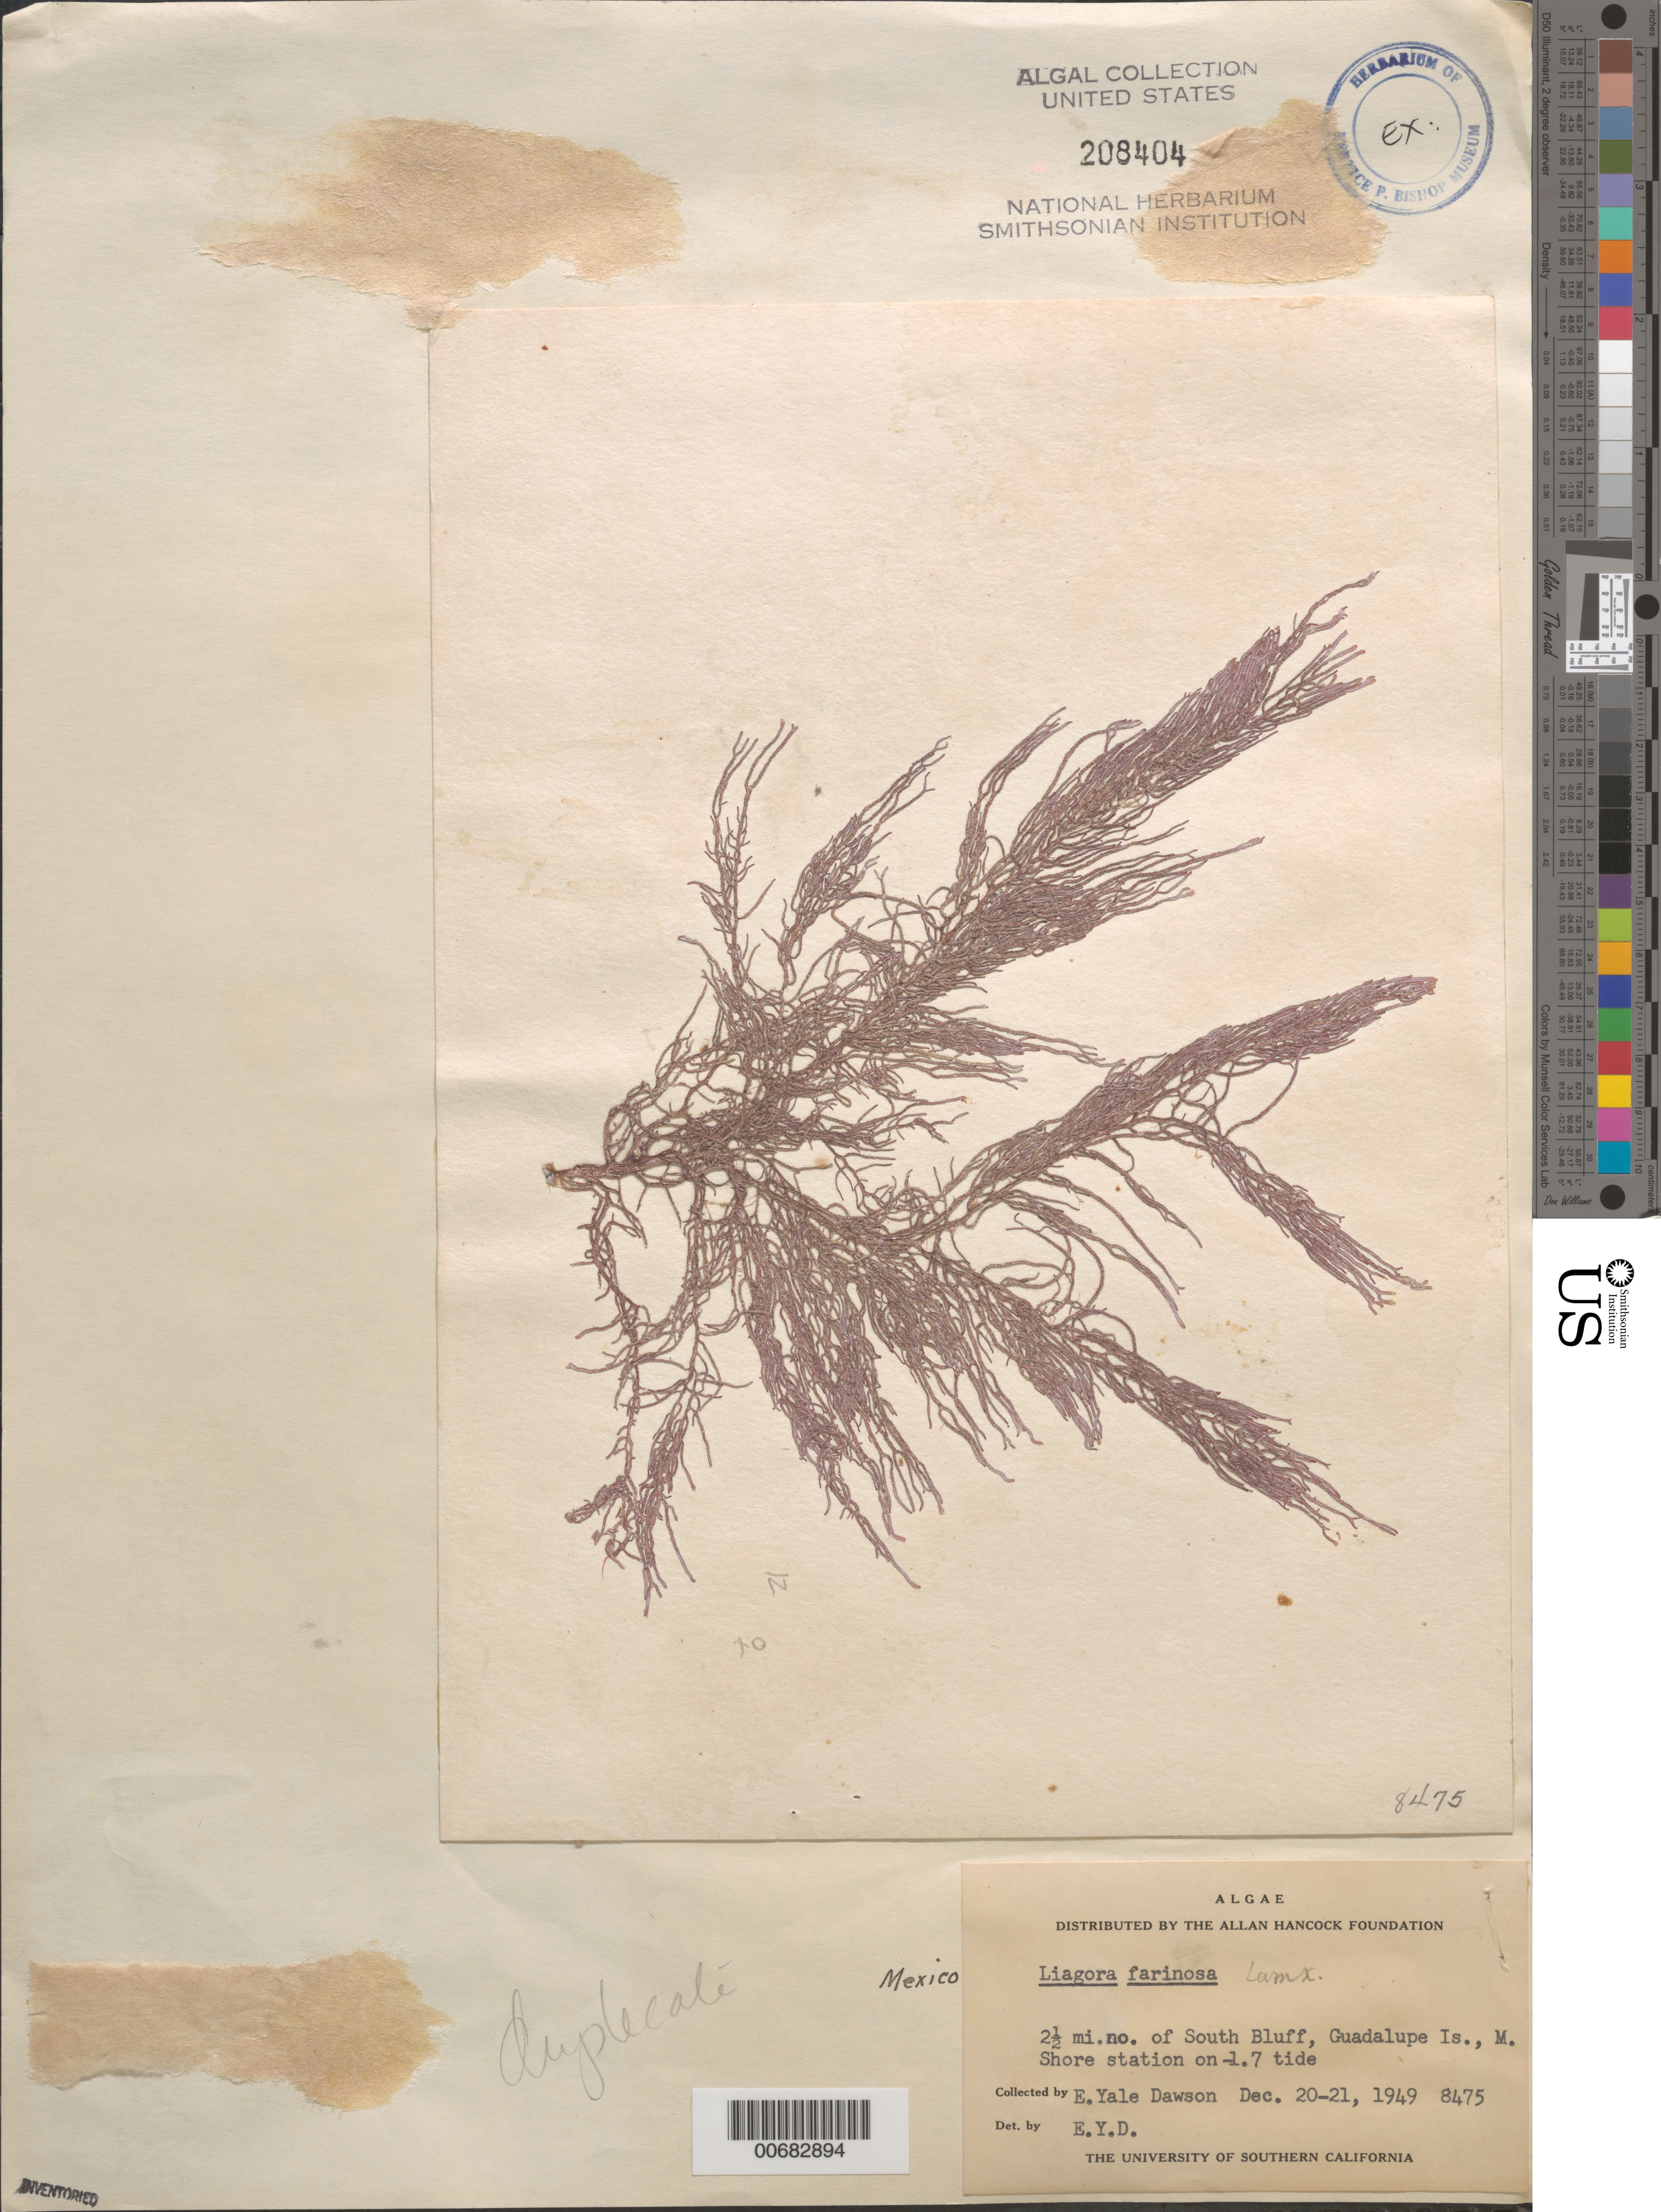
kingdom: Plantae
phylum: Rhodophyta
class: Florideophyceae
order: Nemaliales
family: Liagoraceae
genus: Liagora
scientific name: Liagora farinosa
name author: J.V.Lamouroux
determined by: Dawson, E. Y.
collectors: E. Y. Dawson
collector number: EYD 8475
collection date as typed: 20 Dec 1949 TO 21 Dec 1949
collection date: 1949-12-20/1949-12-21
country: Mexico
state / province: Baja California Norte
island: Isla Guadalupe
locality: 2.5 miles north of South Bluff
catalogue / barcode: US 208404